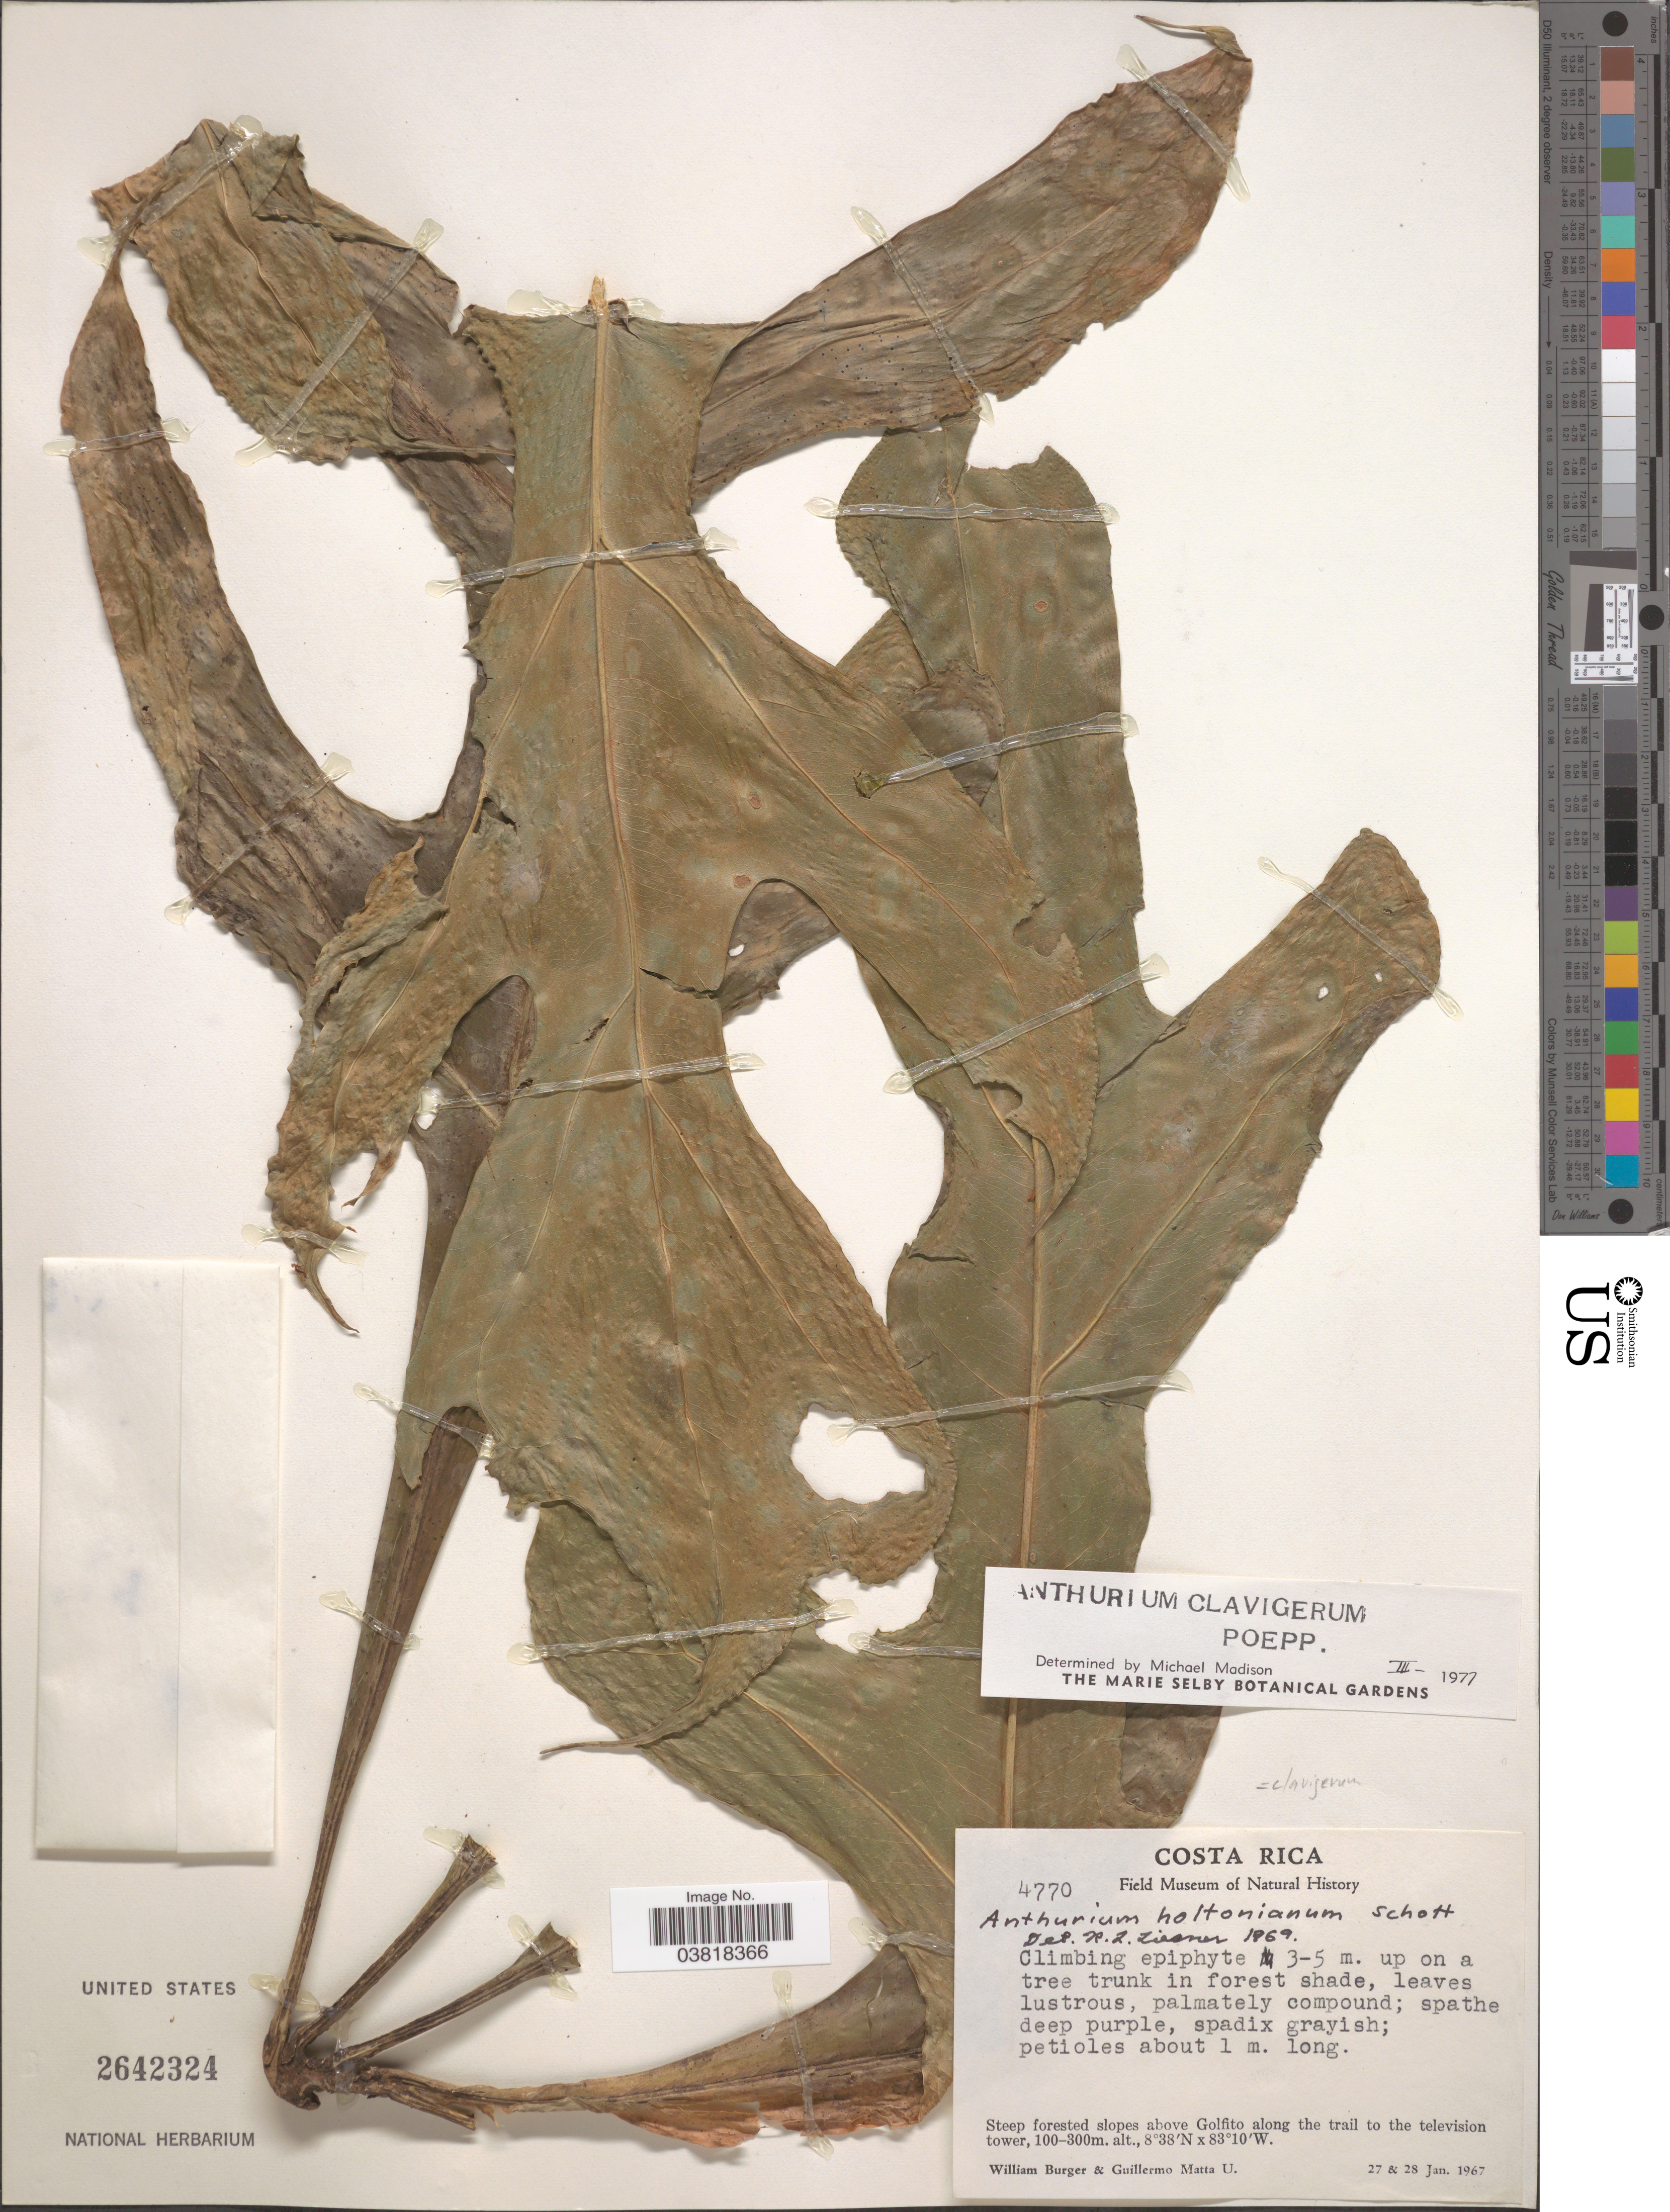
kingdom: Plantae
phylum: Tracheophyta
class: Liliopsida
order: Alismatales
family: Araceae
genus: Anthurium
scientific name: Anthurium clavigerum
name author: Poepp. & Endl.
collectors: W. Burger & G. Matta U.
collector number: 4770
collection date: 1967-01-27/1967-01-28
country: Costa Rica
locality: Steep forested slopes above Golfito along the trail to the television tower.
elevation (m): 100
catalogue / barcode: US 2642324